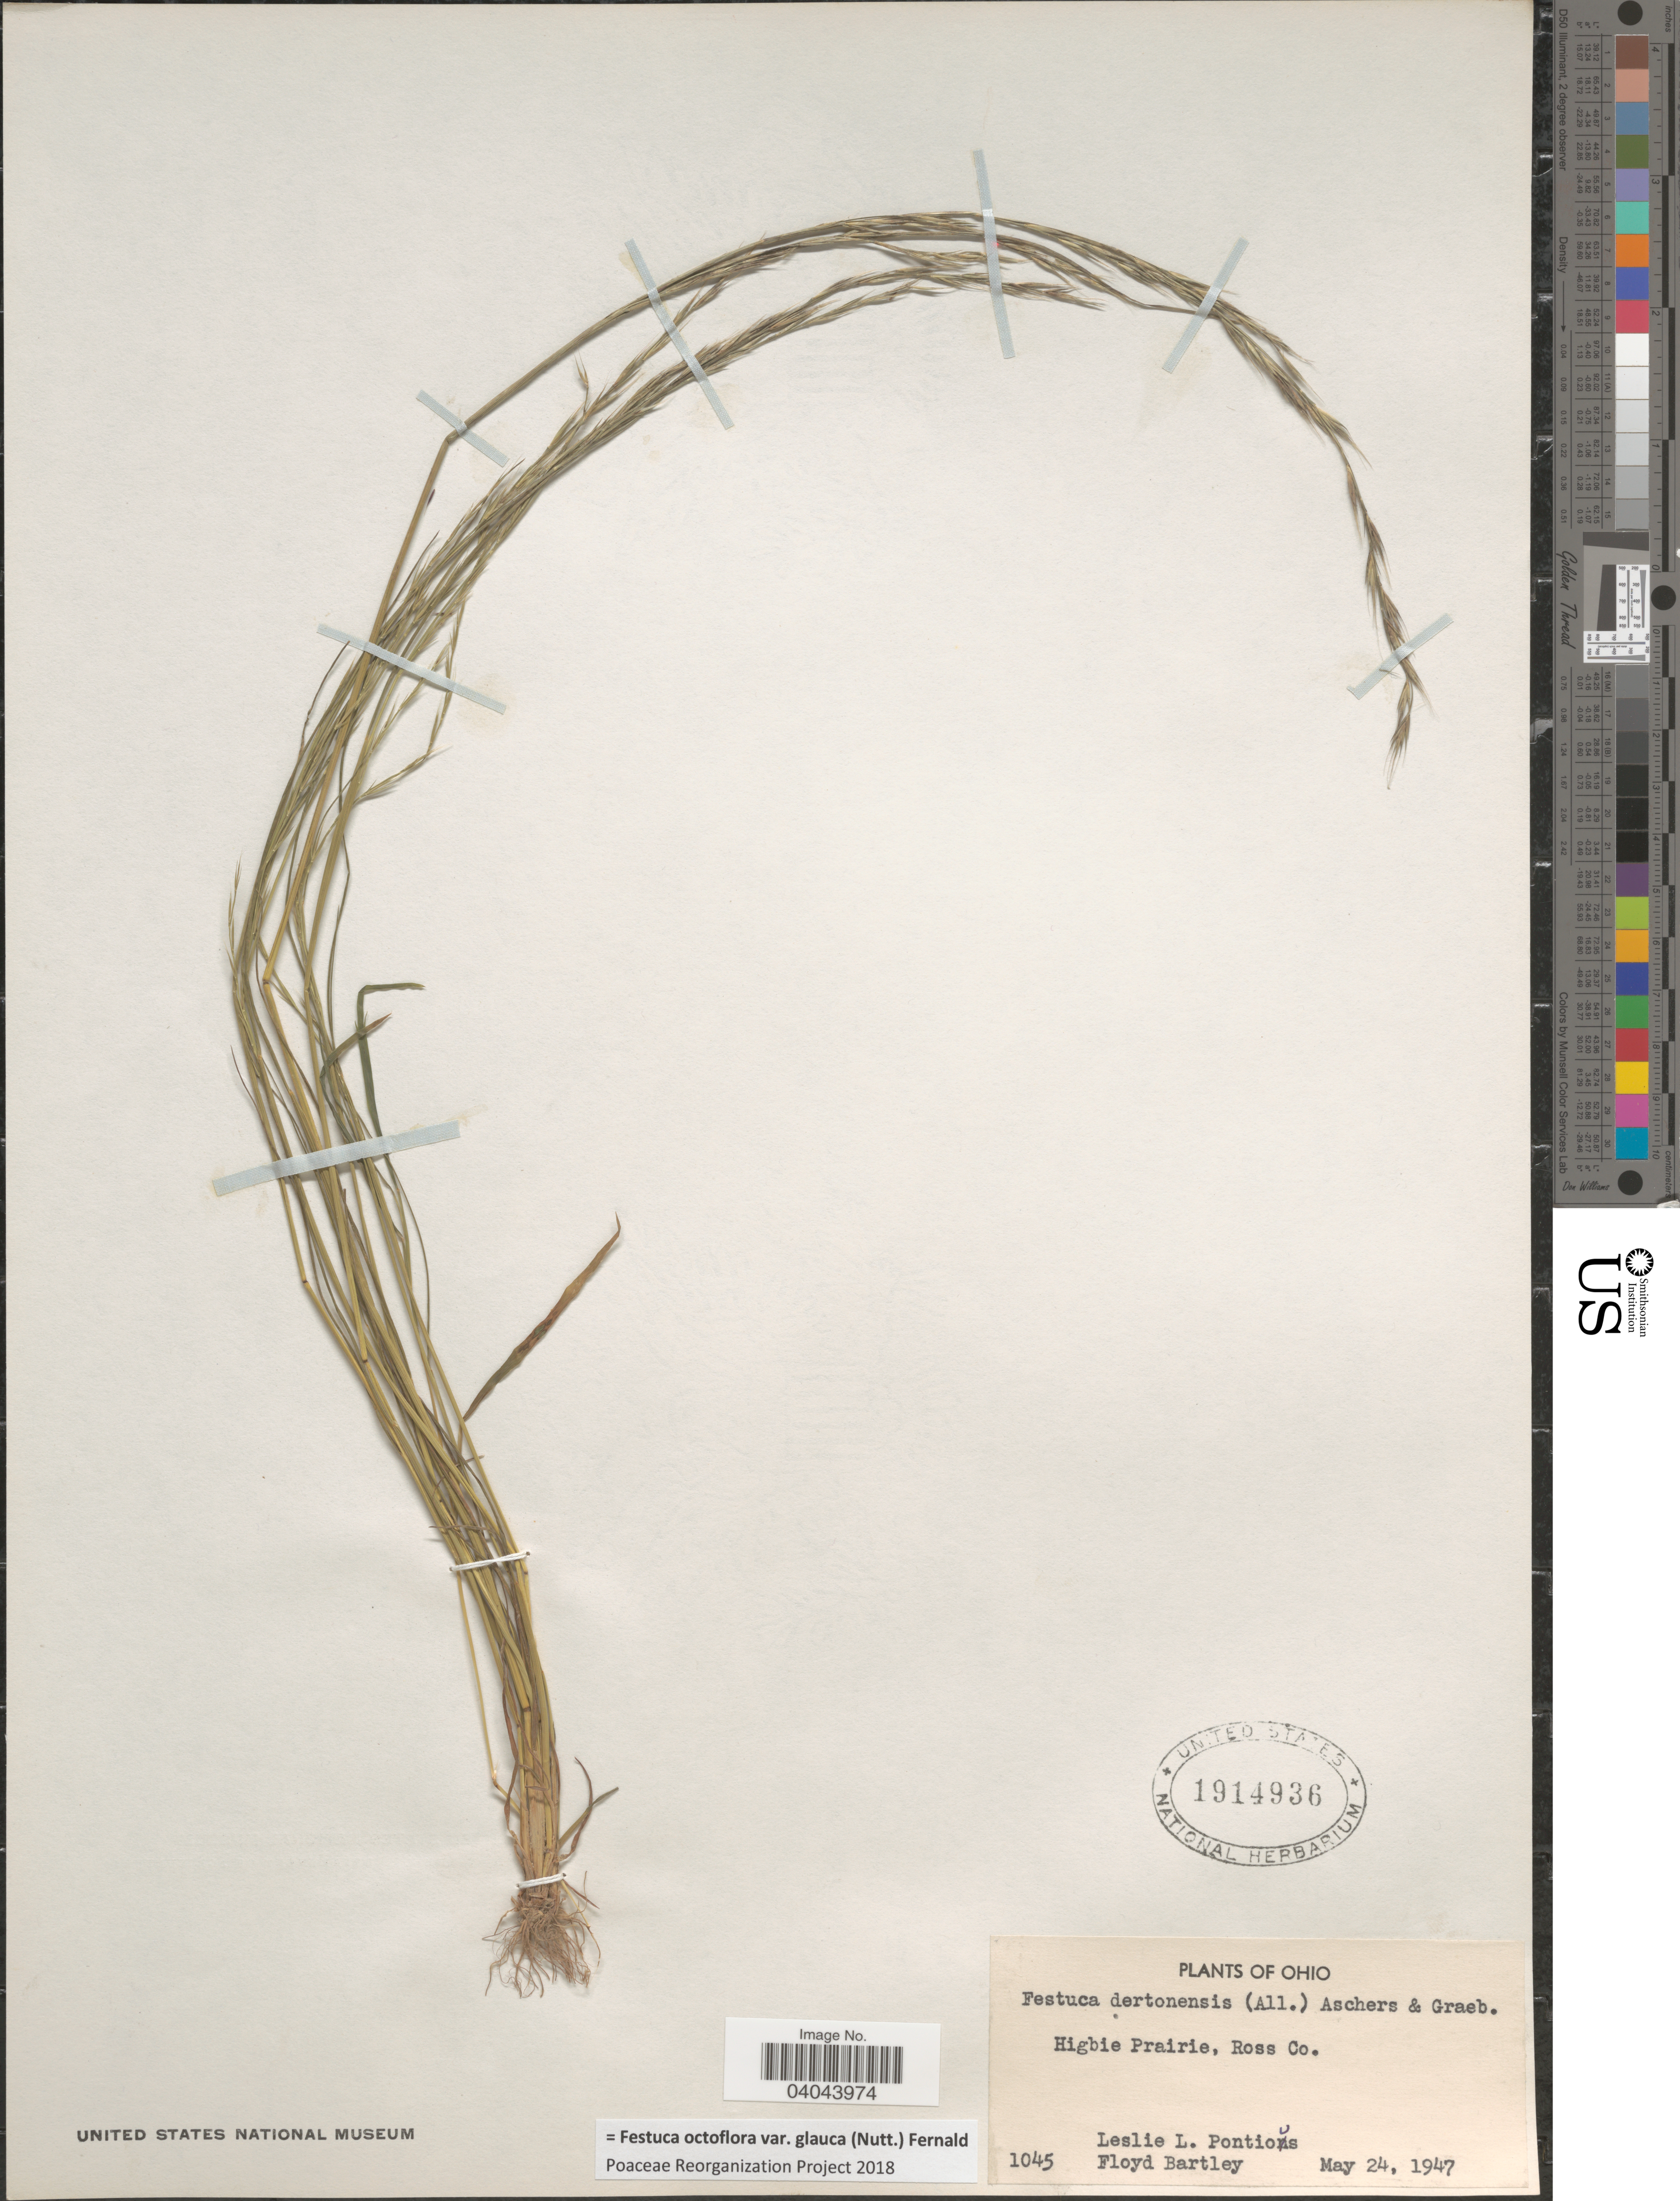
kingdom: Plantae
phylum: Tracheophyta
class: Liliopsida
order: Poales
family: Poaceae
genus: Festuca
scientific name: Festuca octoflora var. glauca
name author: (Nutt.) Fernald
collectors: L. L. Pontious & F. Bartley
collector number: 1045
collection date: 1947-05-24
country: United States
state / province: Ohio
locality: Higbie Prairie, Ross Co.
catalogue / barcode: US 1914936